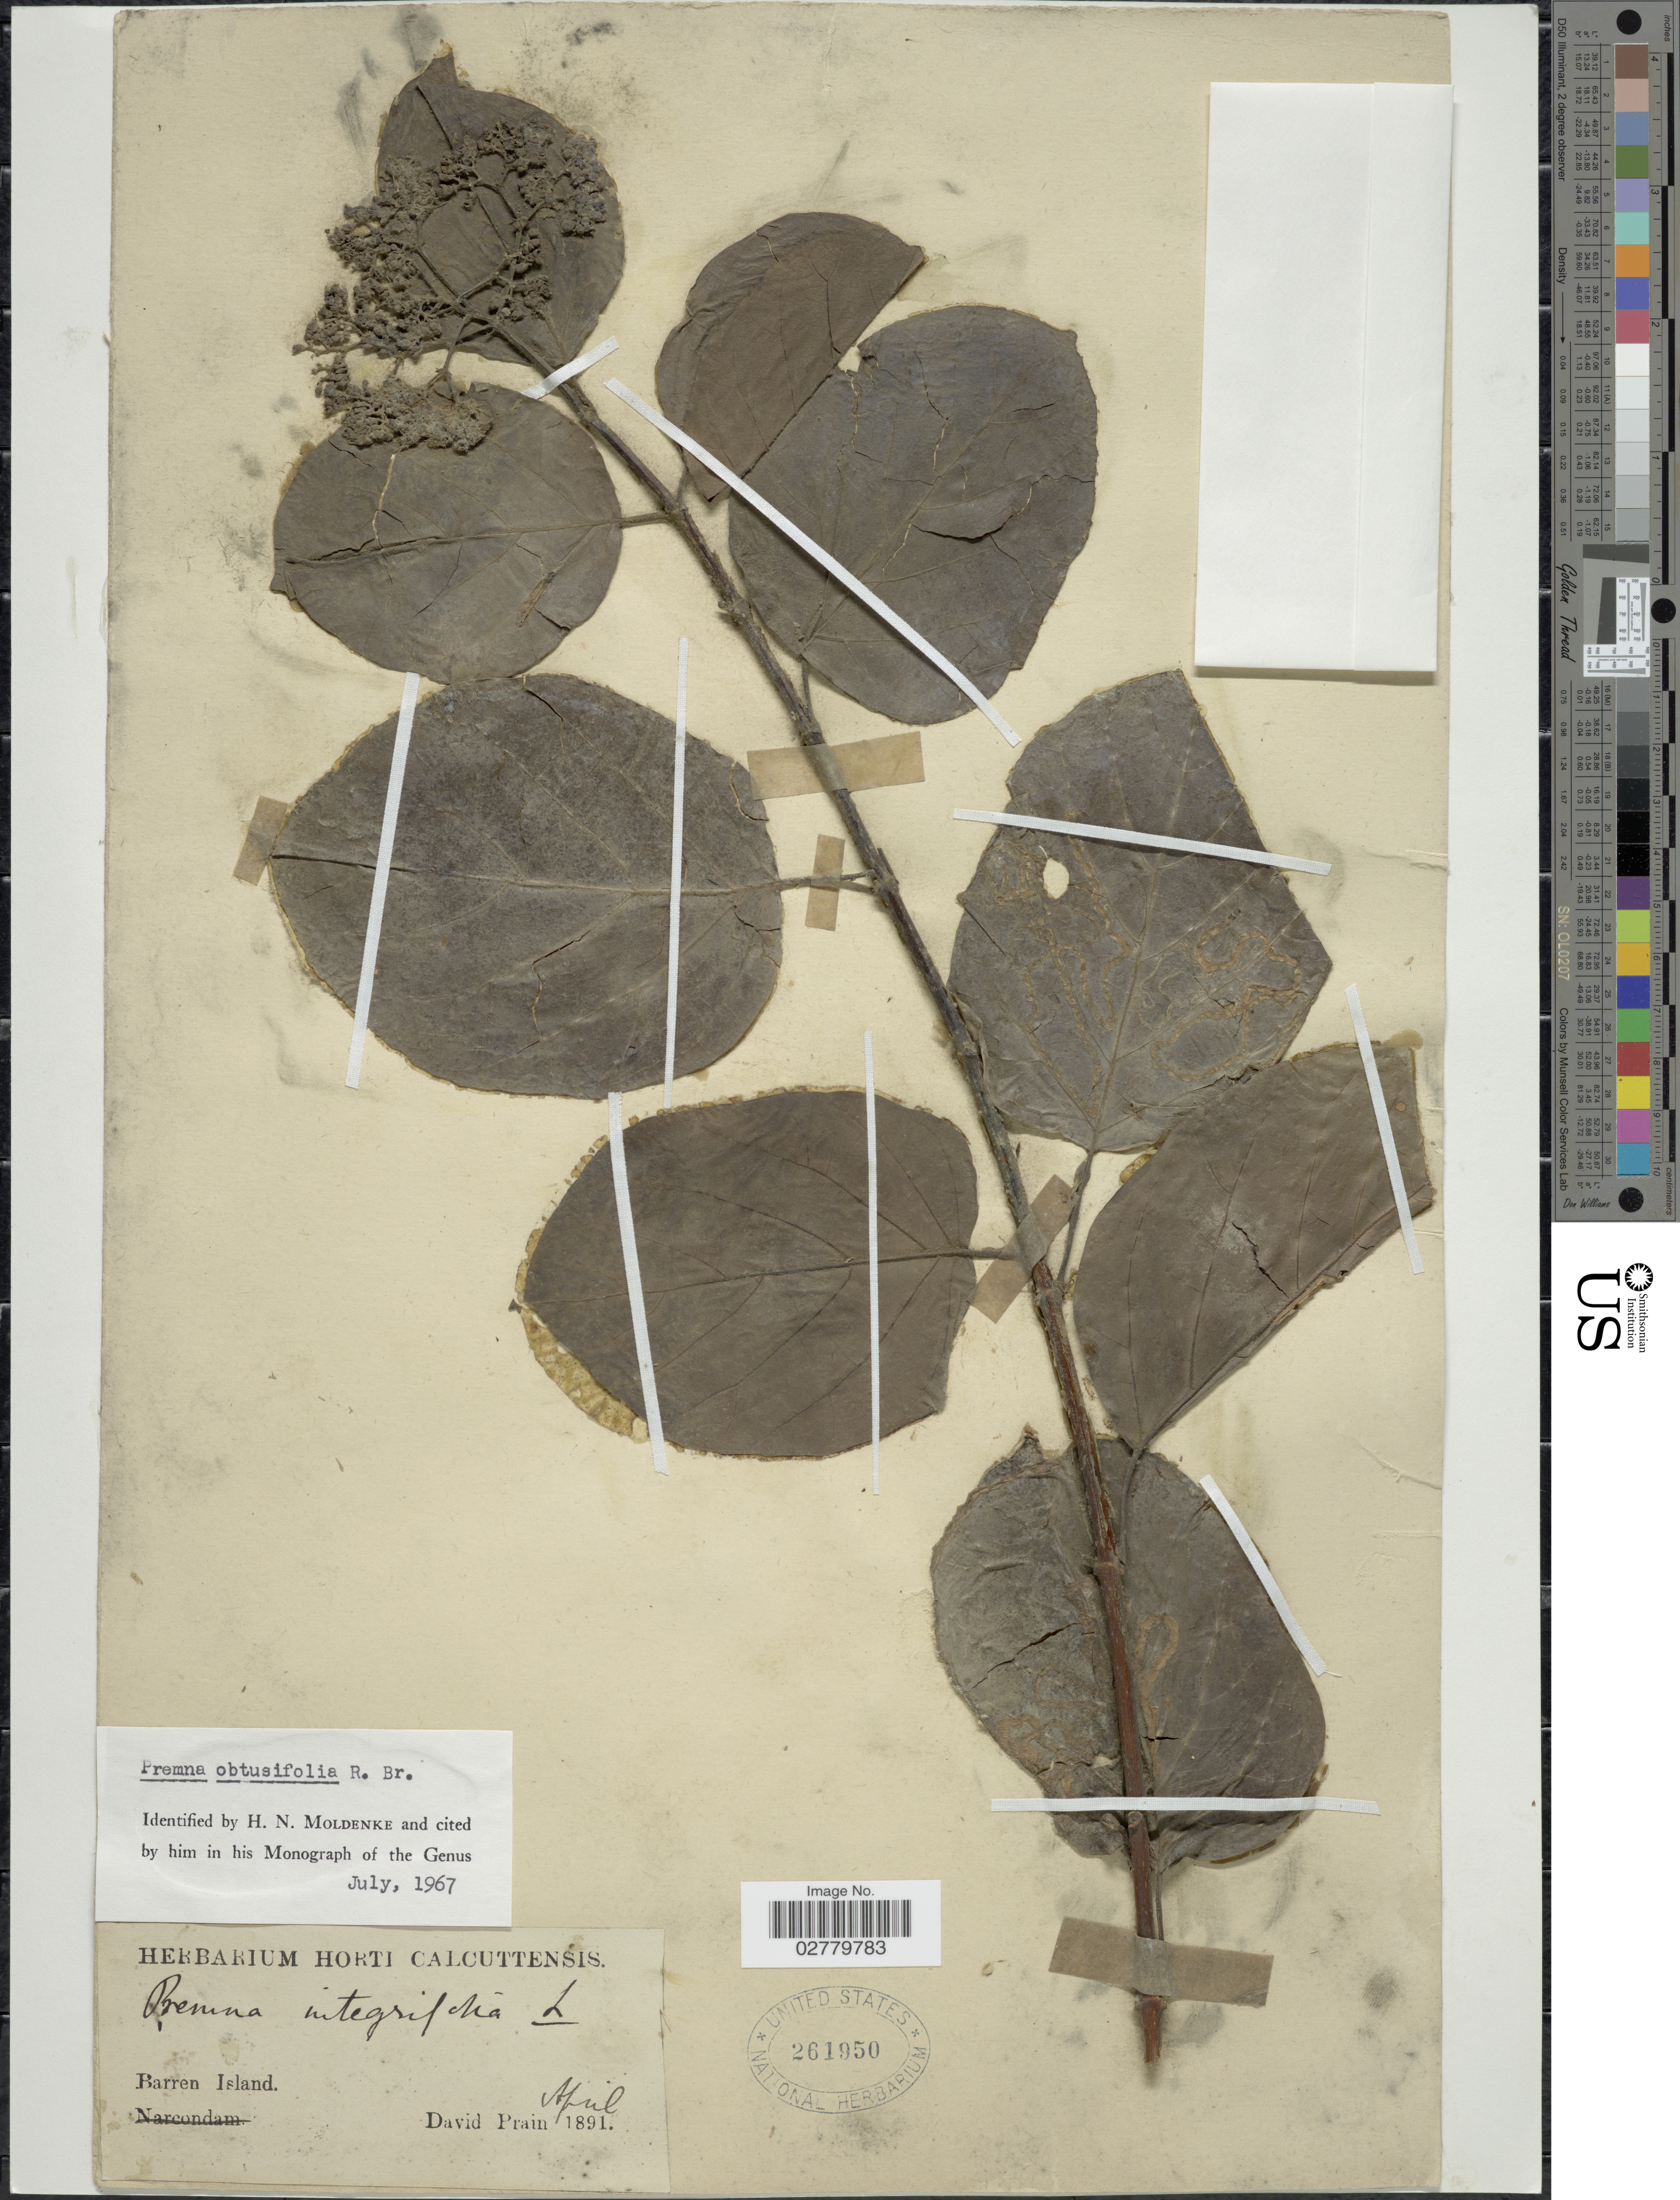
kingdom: Plantae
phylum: Tracheophyta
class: Magnoliopsida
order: Lamiales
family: Lamiaceae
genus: Premna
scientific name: Premna obtusifolia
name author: R. Br.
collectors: D. Prain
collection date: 1891-04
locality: Barren Island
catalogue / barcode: US 261950